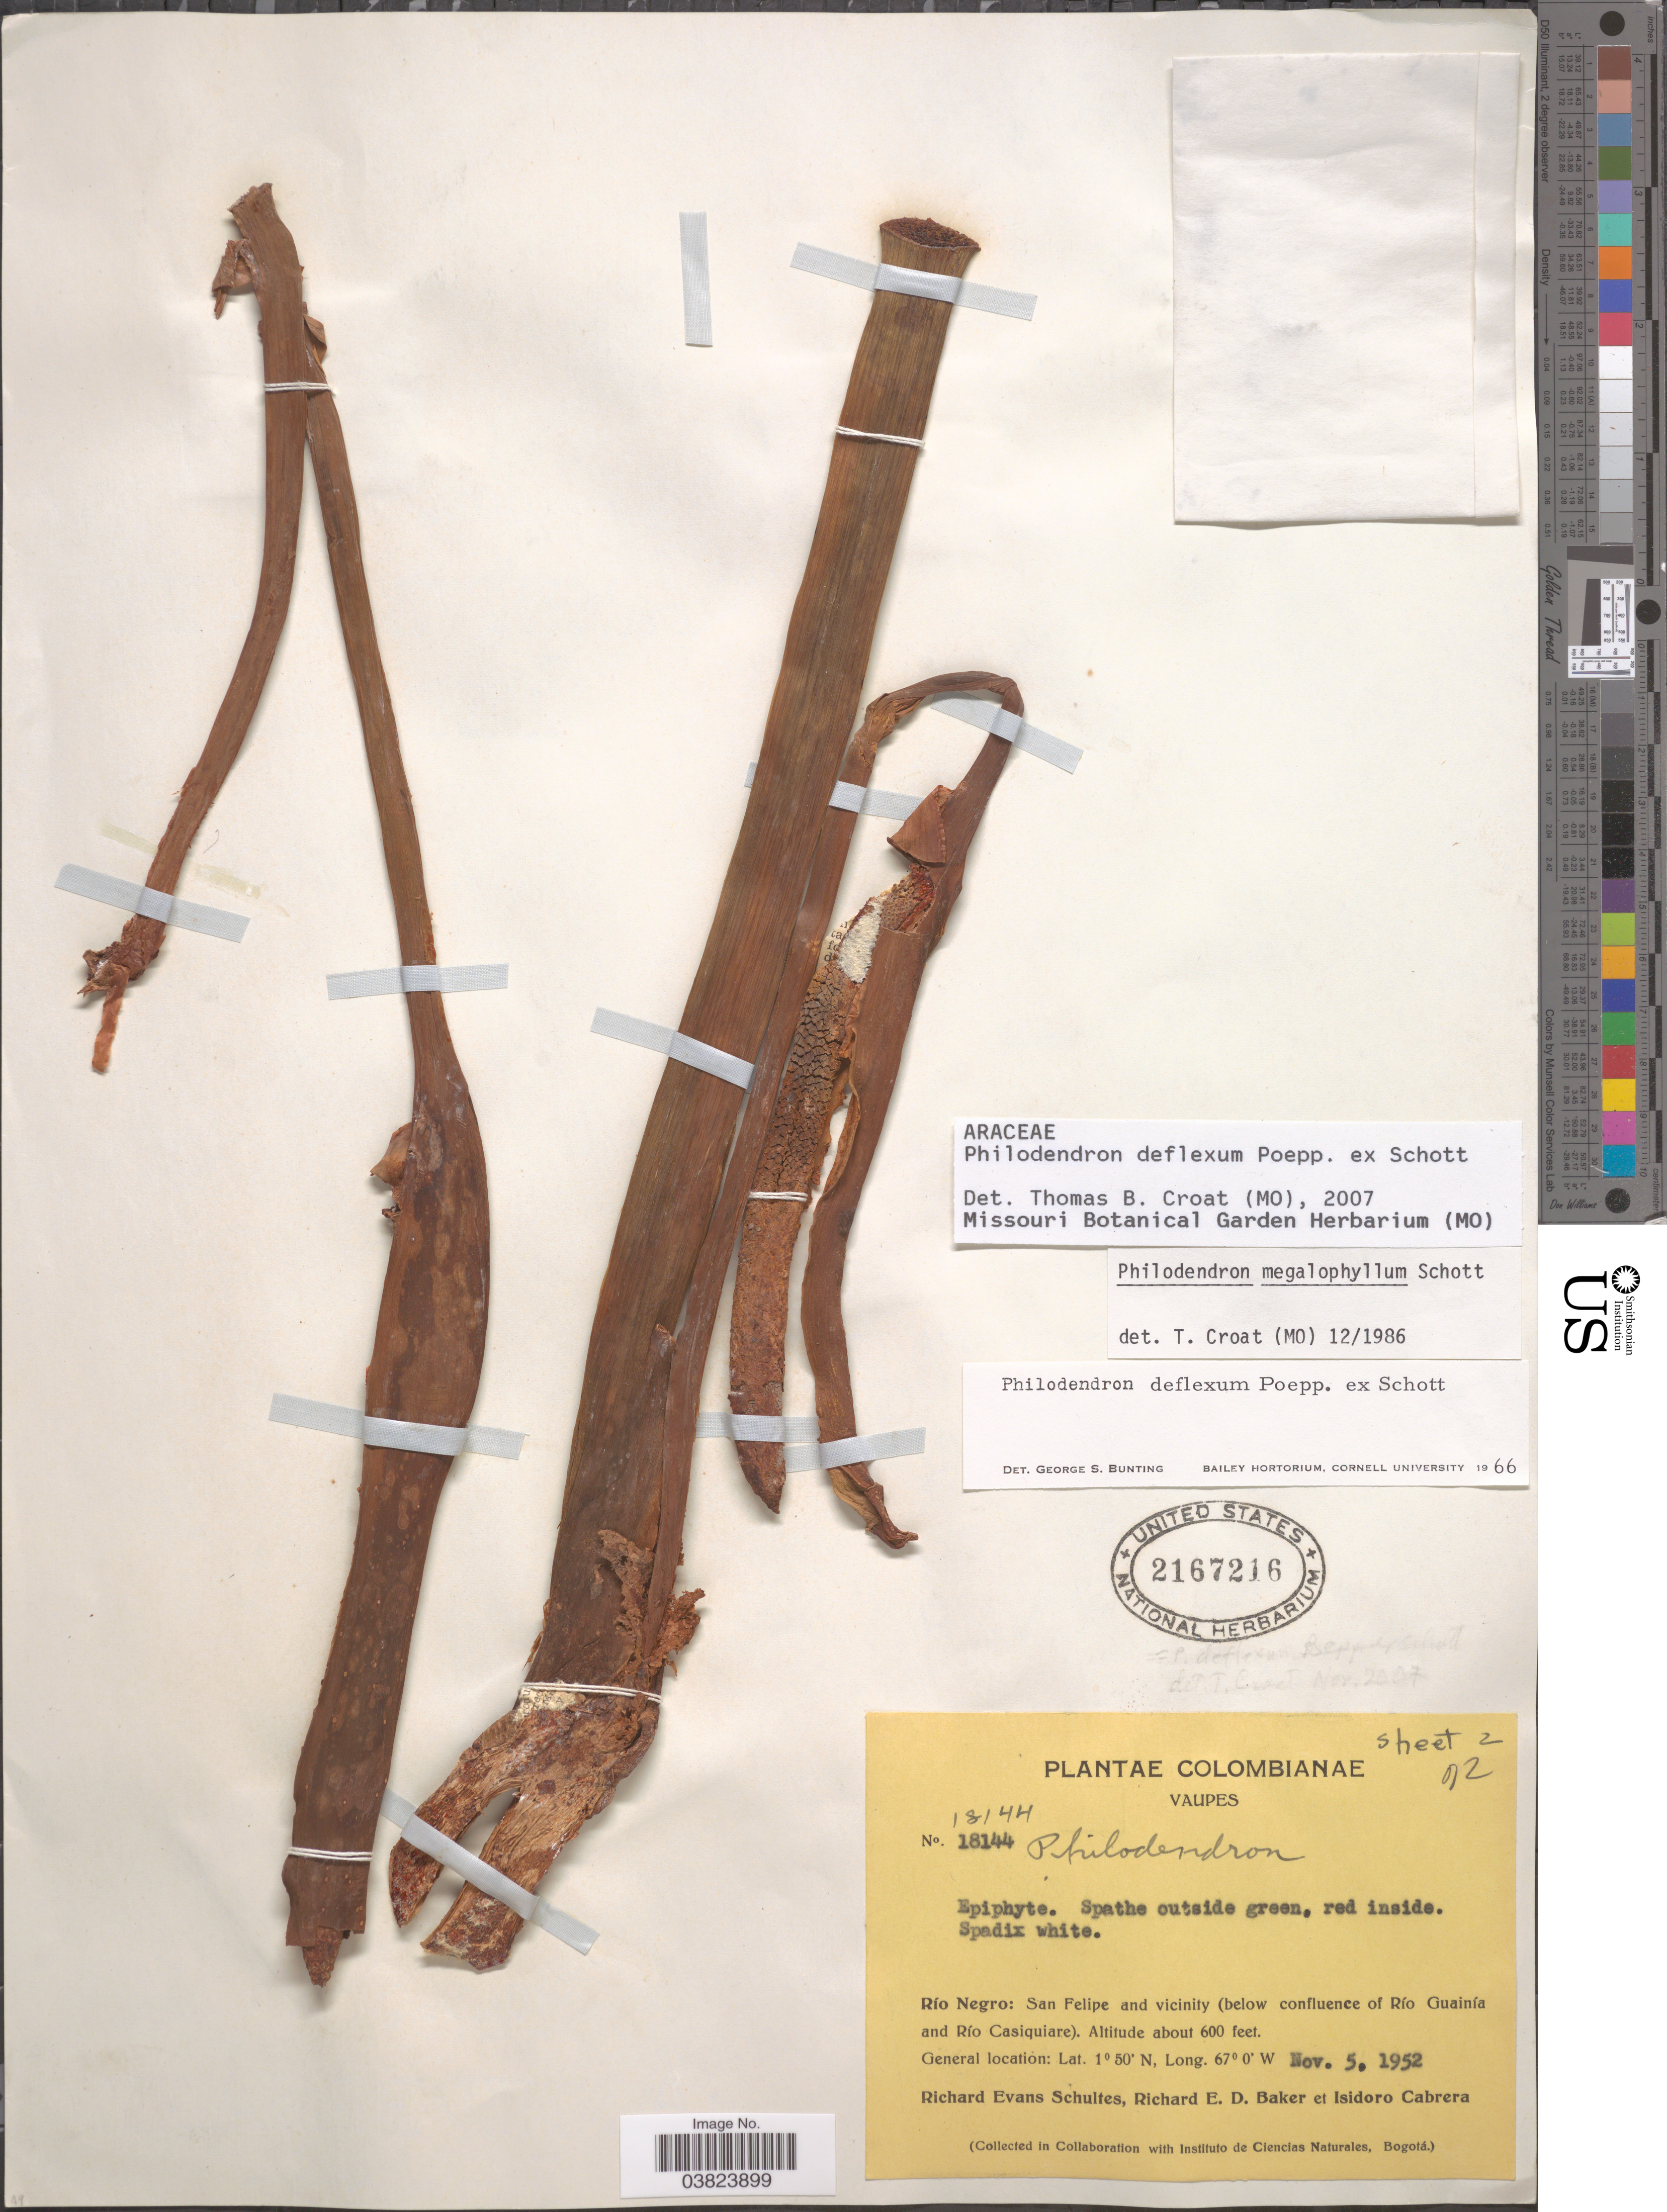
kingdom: Plantae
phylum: Tracheophyta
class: Liliopsida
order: Alismatales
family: Araceae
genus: Philodendron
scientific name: Philodendron deflexum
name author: Poepp. ex Schott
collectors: R. E. Schultes, R. E. D. Baker & I. Cabrera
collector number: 18144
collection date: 1952-11-05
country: Colombia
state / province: Vaupés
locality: Río Negro: San Felipe and vicinity (below confluence of Río Guainía and Río Casiquiare).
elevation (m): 183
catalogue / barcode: US 2167216